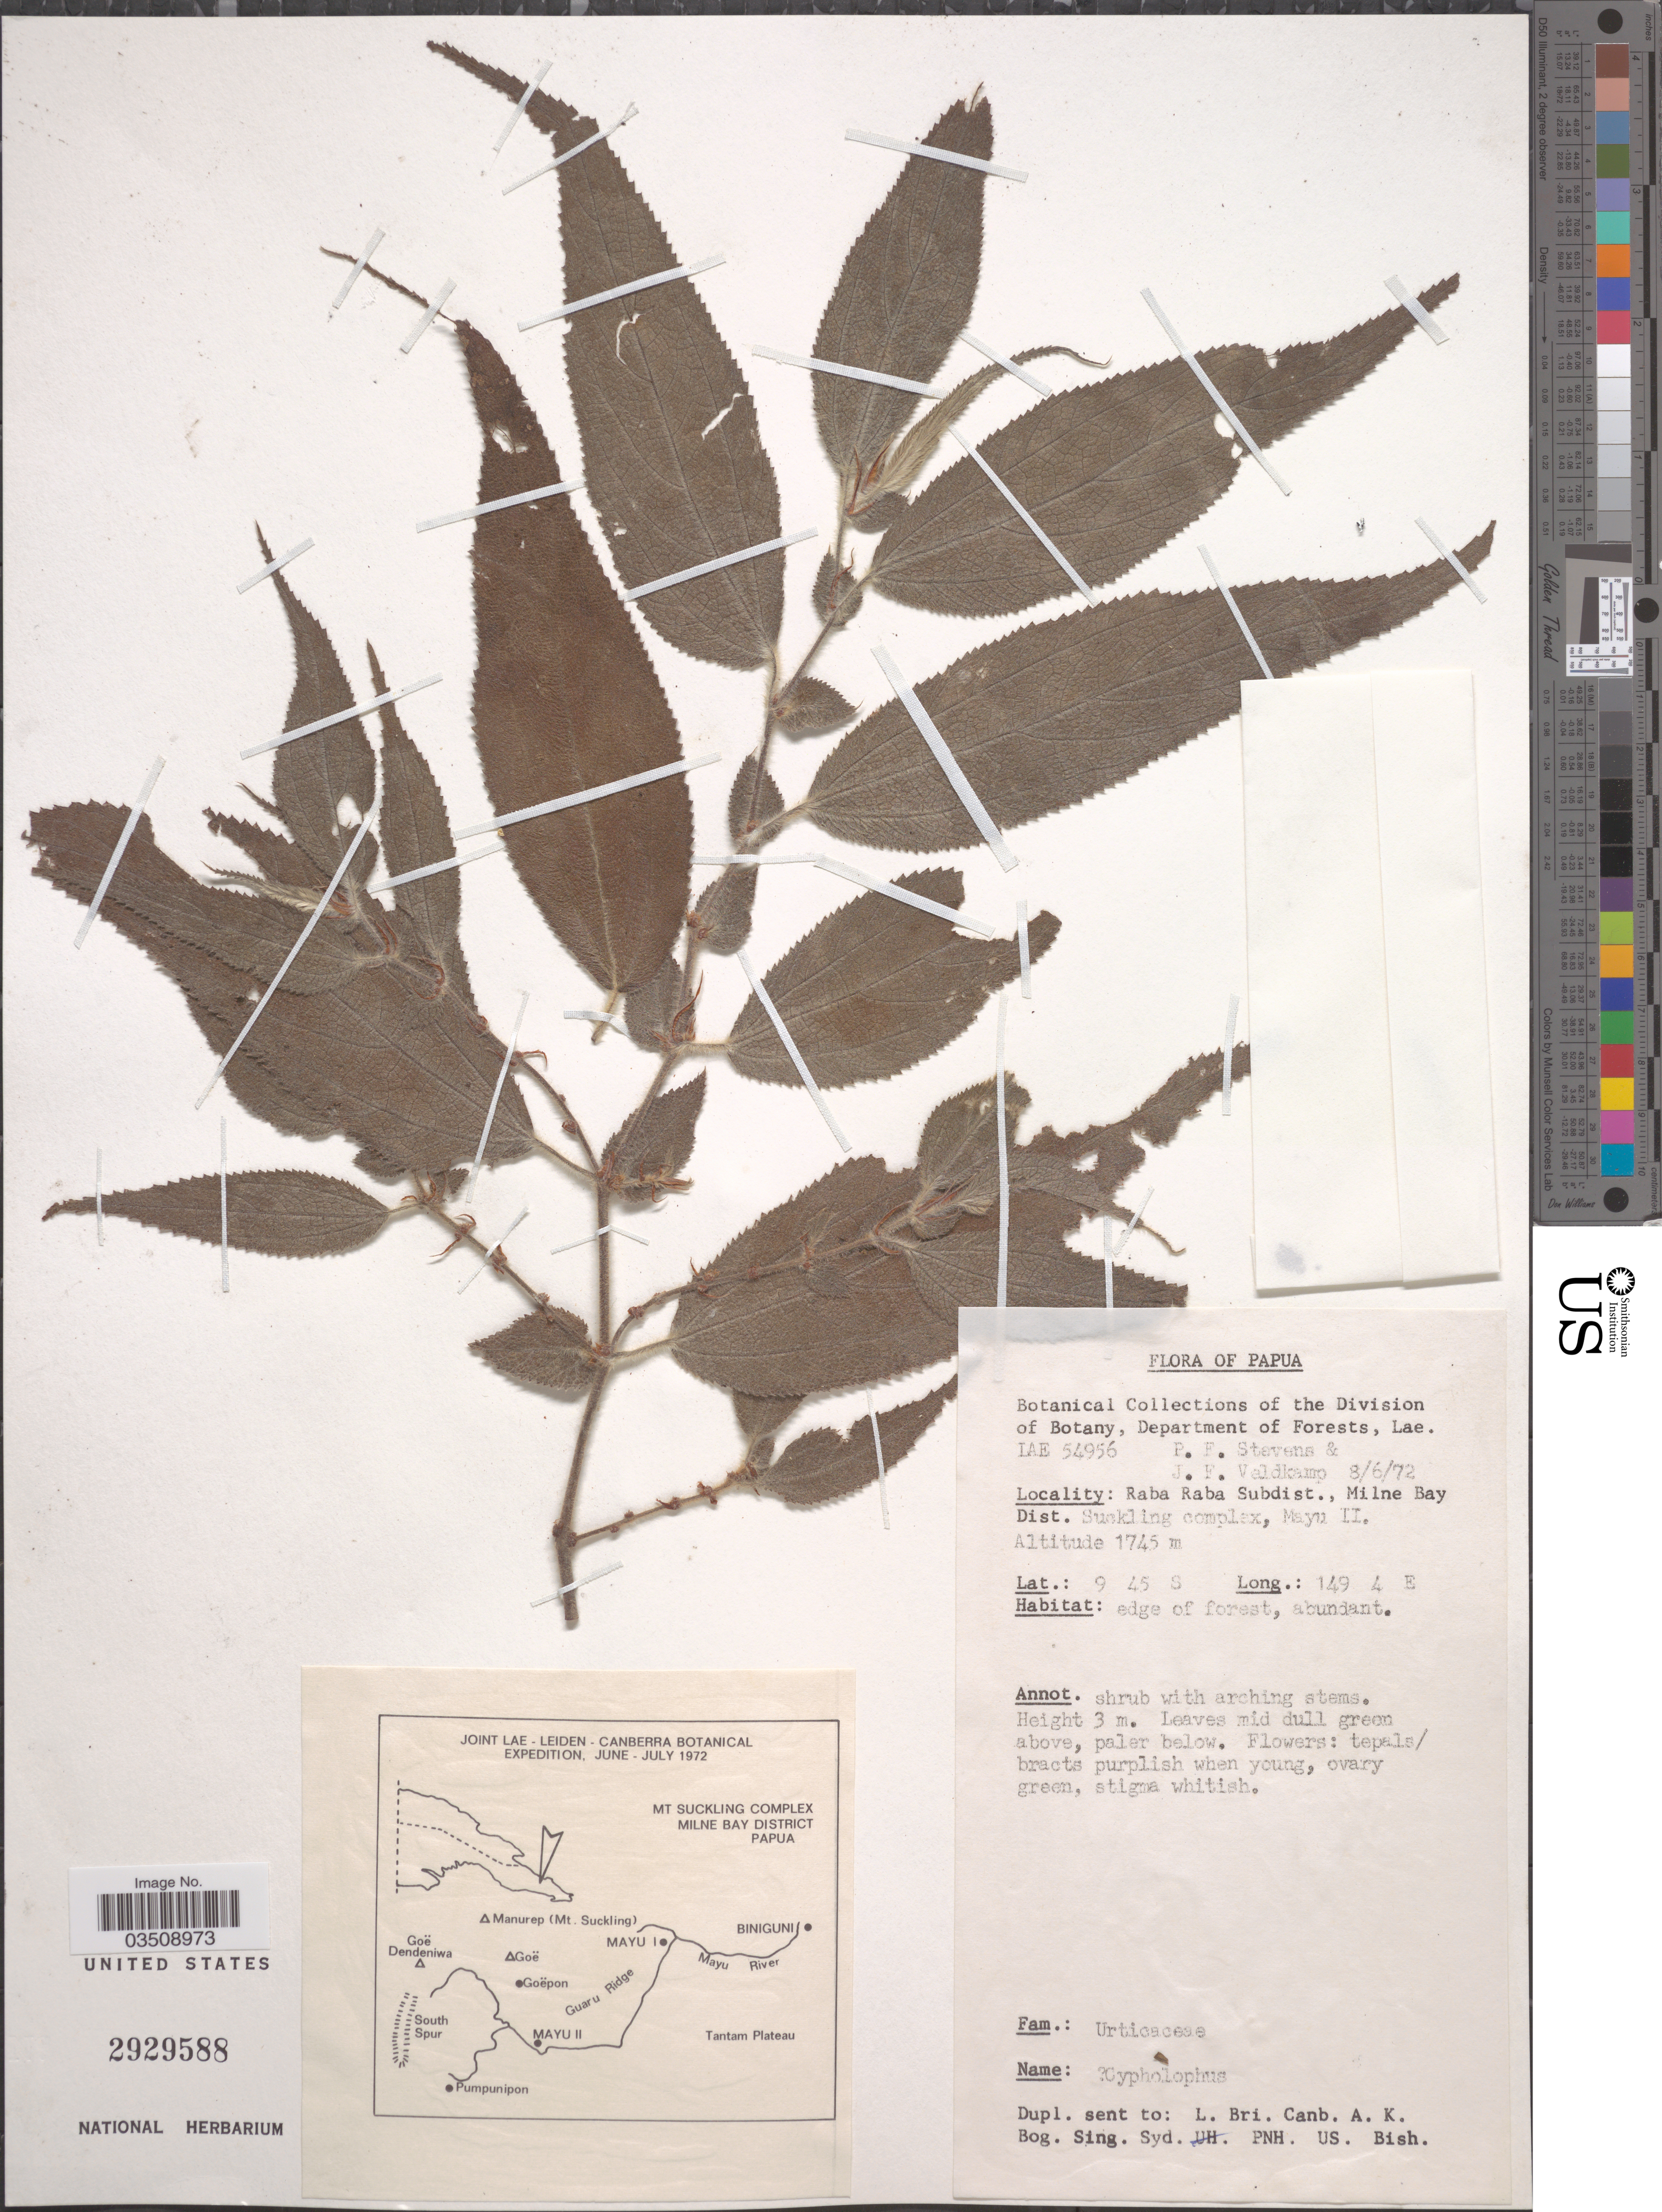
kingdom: Plantae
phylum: Tracheophyta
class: Magnoliopsida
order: Rosales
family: Urticaceae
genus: Cypholophus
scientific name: Cypholophus sp.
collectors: P. F. Stevens & J. F. Veldkamp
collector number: LAE 54956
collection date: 1972-06-08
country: Papua New Guinea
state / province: Milne Bay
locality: Papua. Raba Raba Subdist., Milne Bay Dist. Suckling complex, Mayu II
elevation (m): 1745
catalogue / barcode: US 2929588